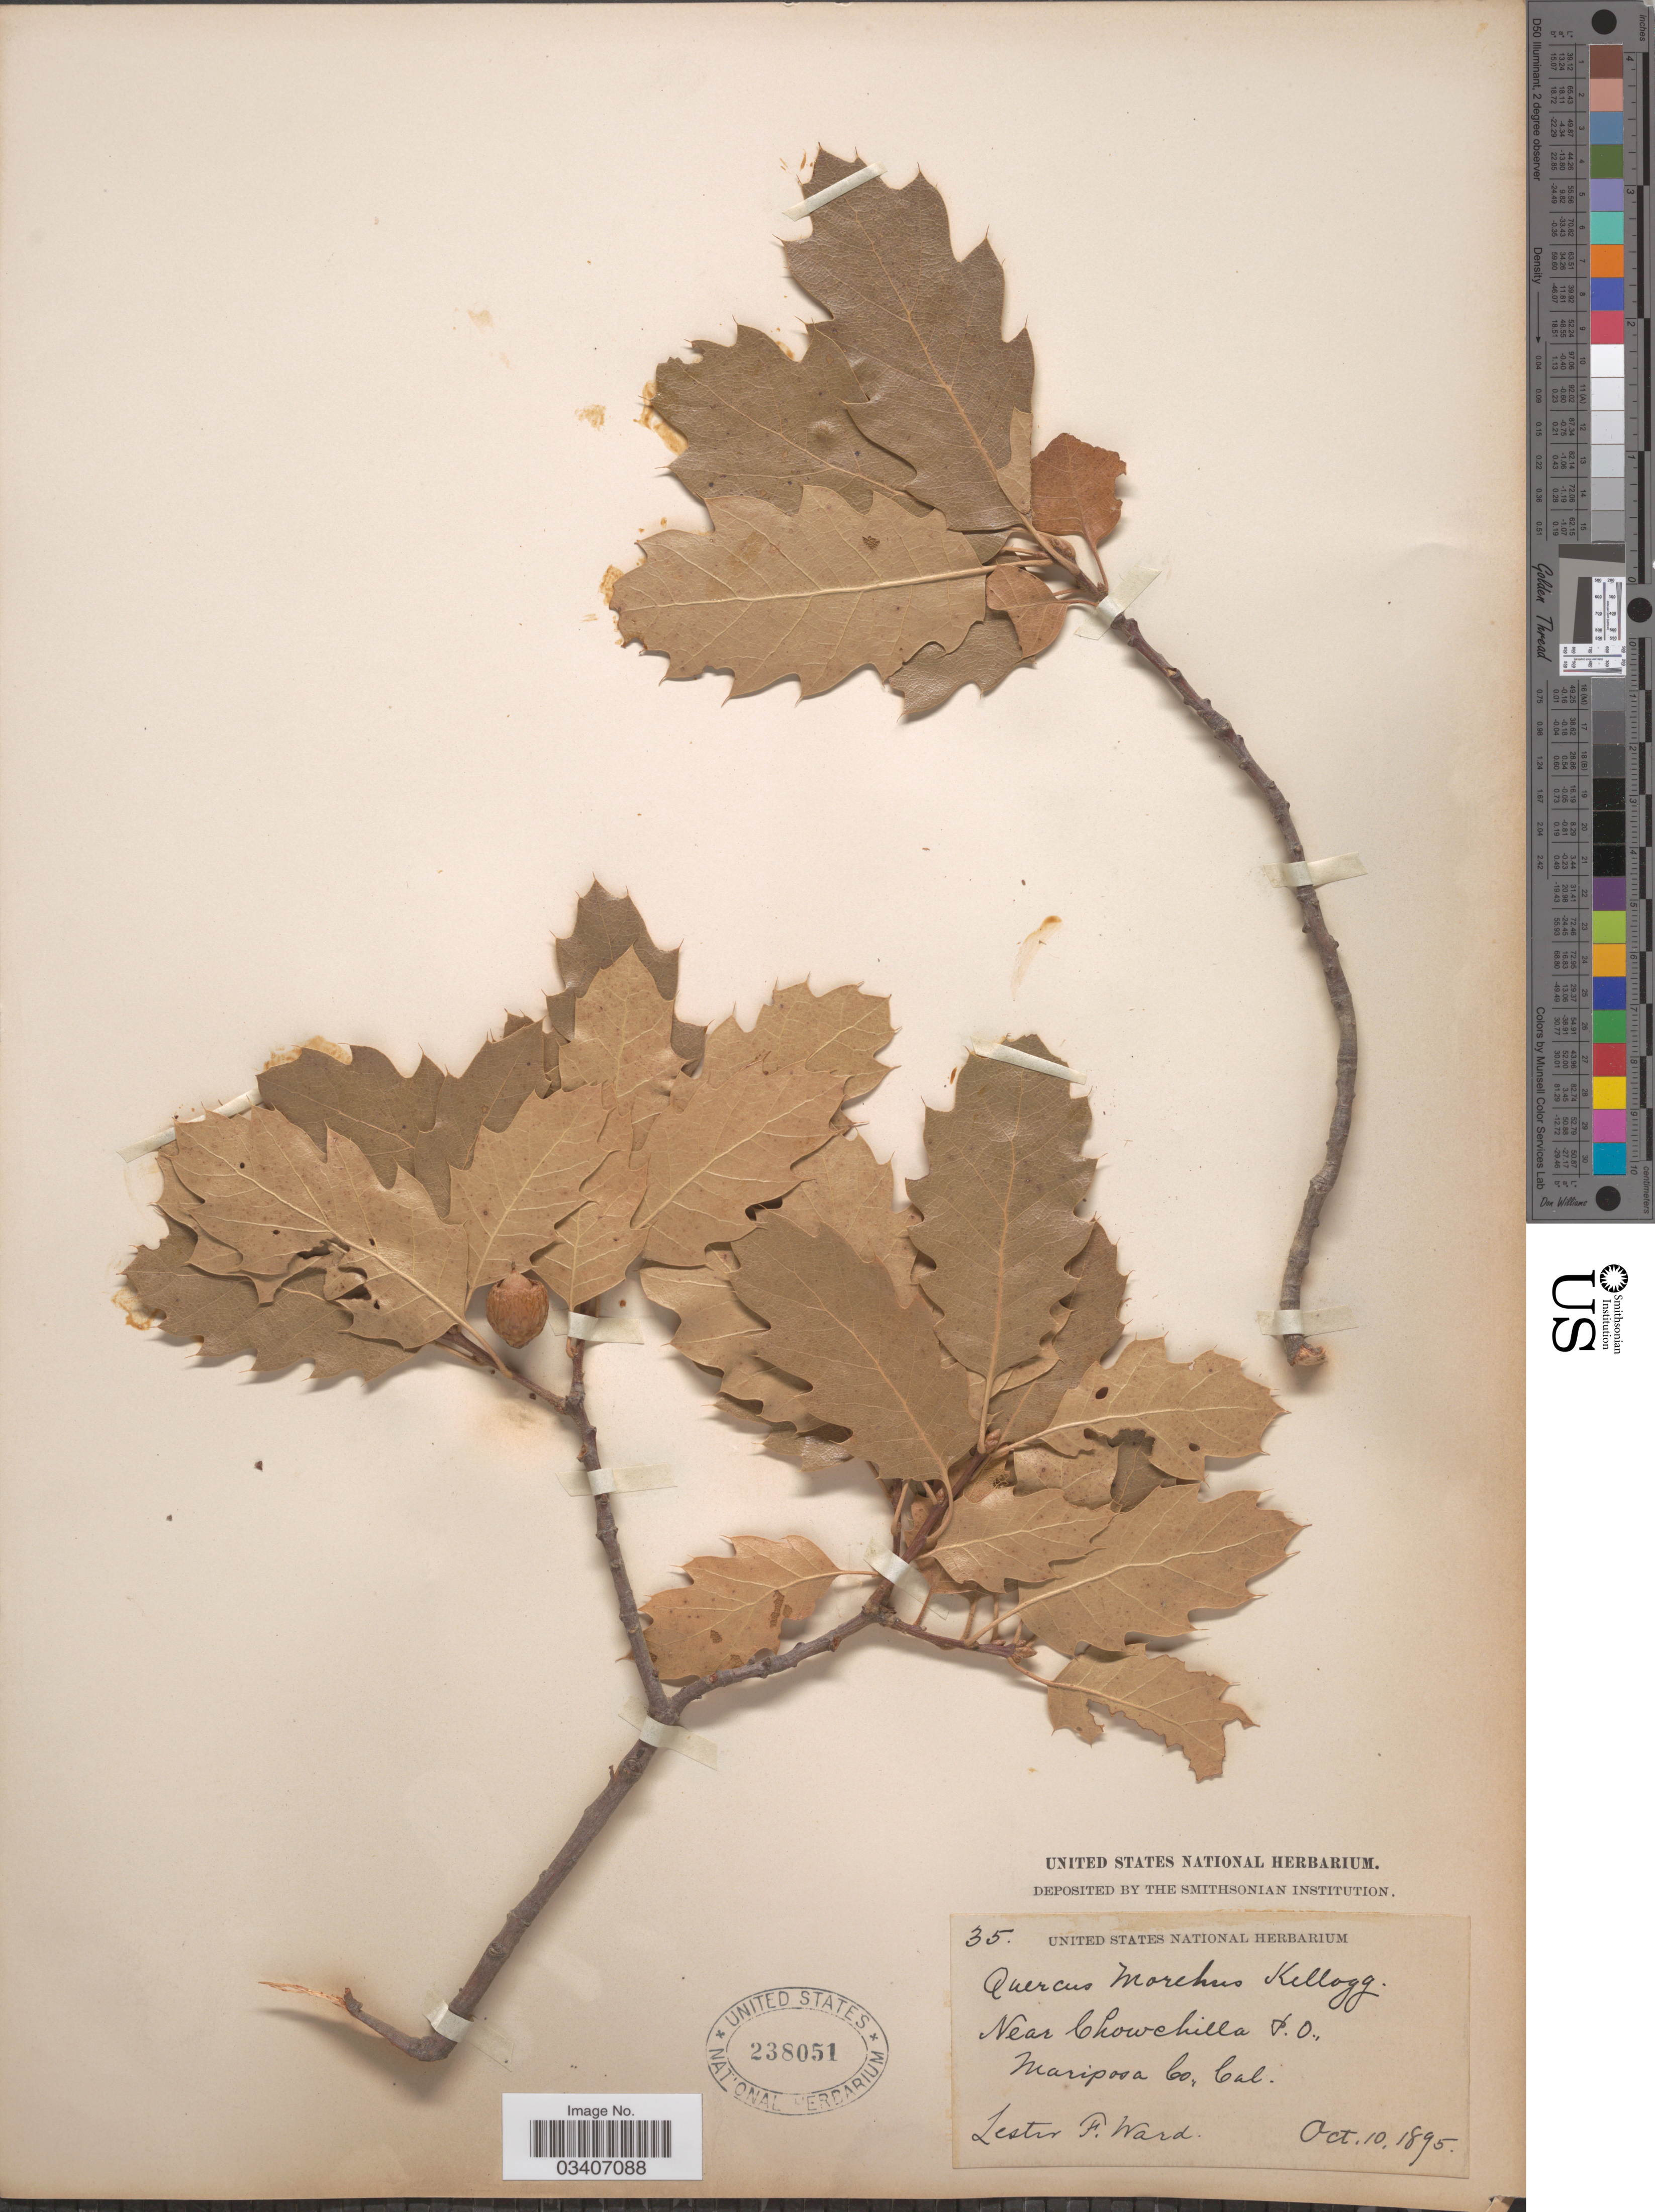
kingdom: Plantae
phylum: Tracheophyta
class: Magnoliopsida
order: Fagales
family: Fagaceae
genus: Quercus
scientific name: Quercus x moreha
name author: Kellogg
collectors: L. F. Ward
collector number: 35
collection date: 1895-10-10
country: United States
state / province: California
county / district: Mariposa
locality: Near Chowchilla P.O. Mariposa Co.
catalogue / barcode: US 238051